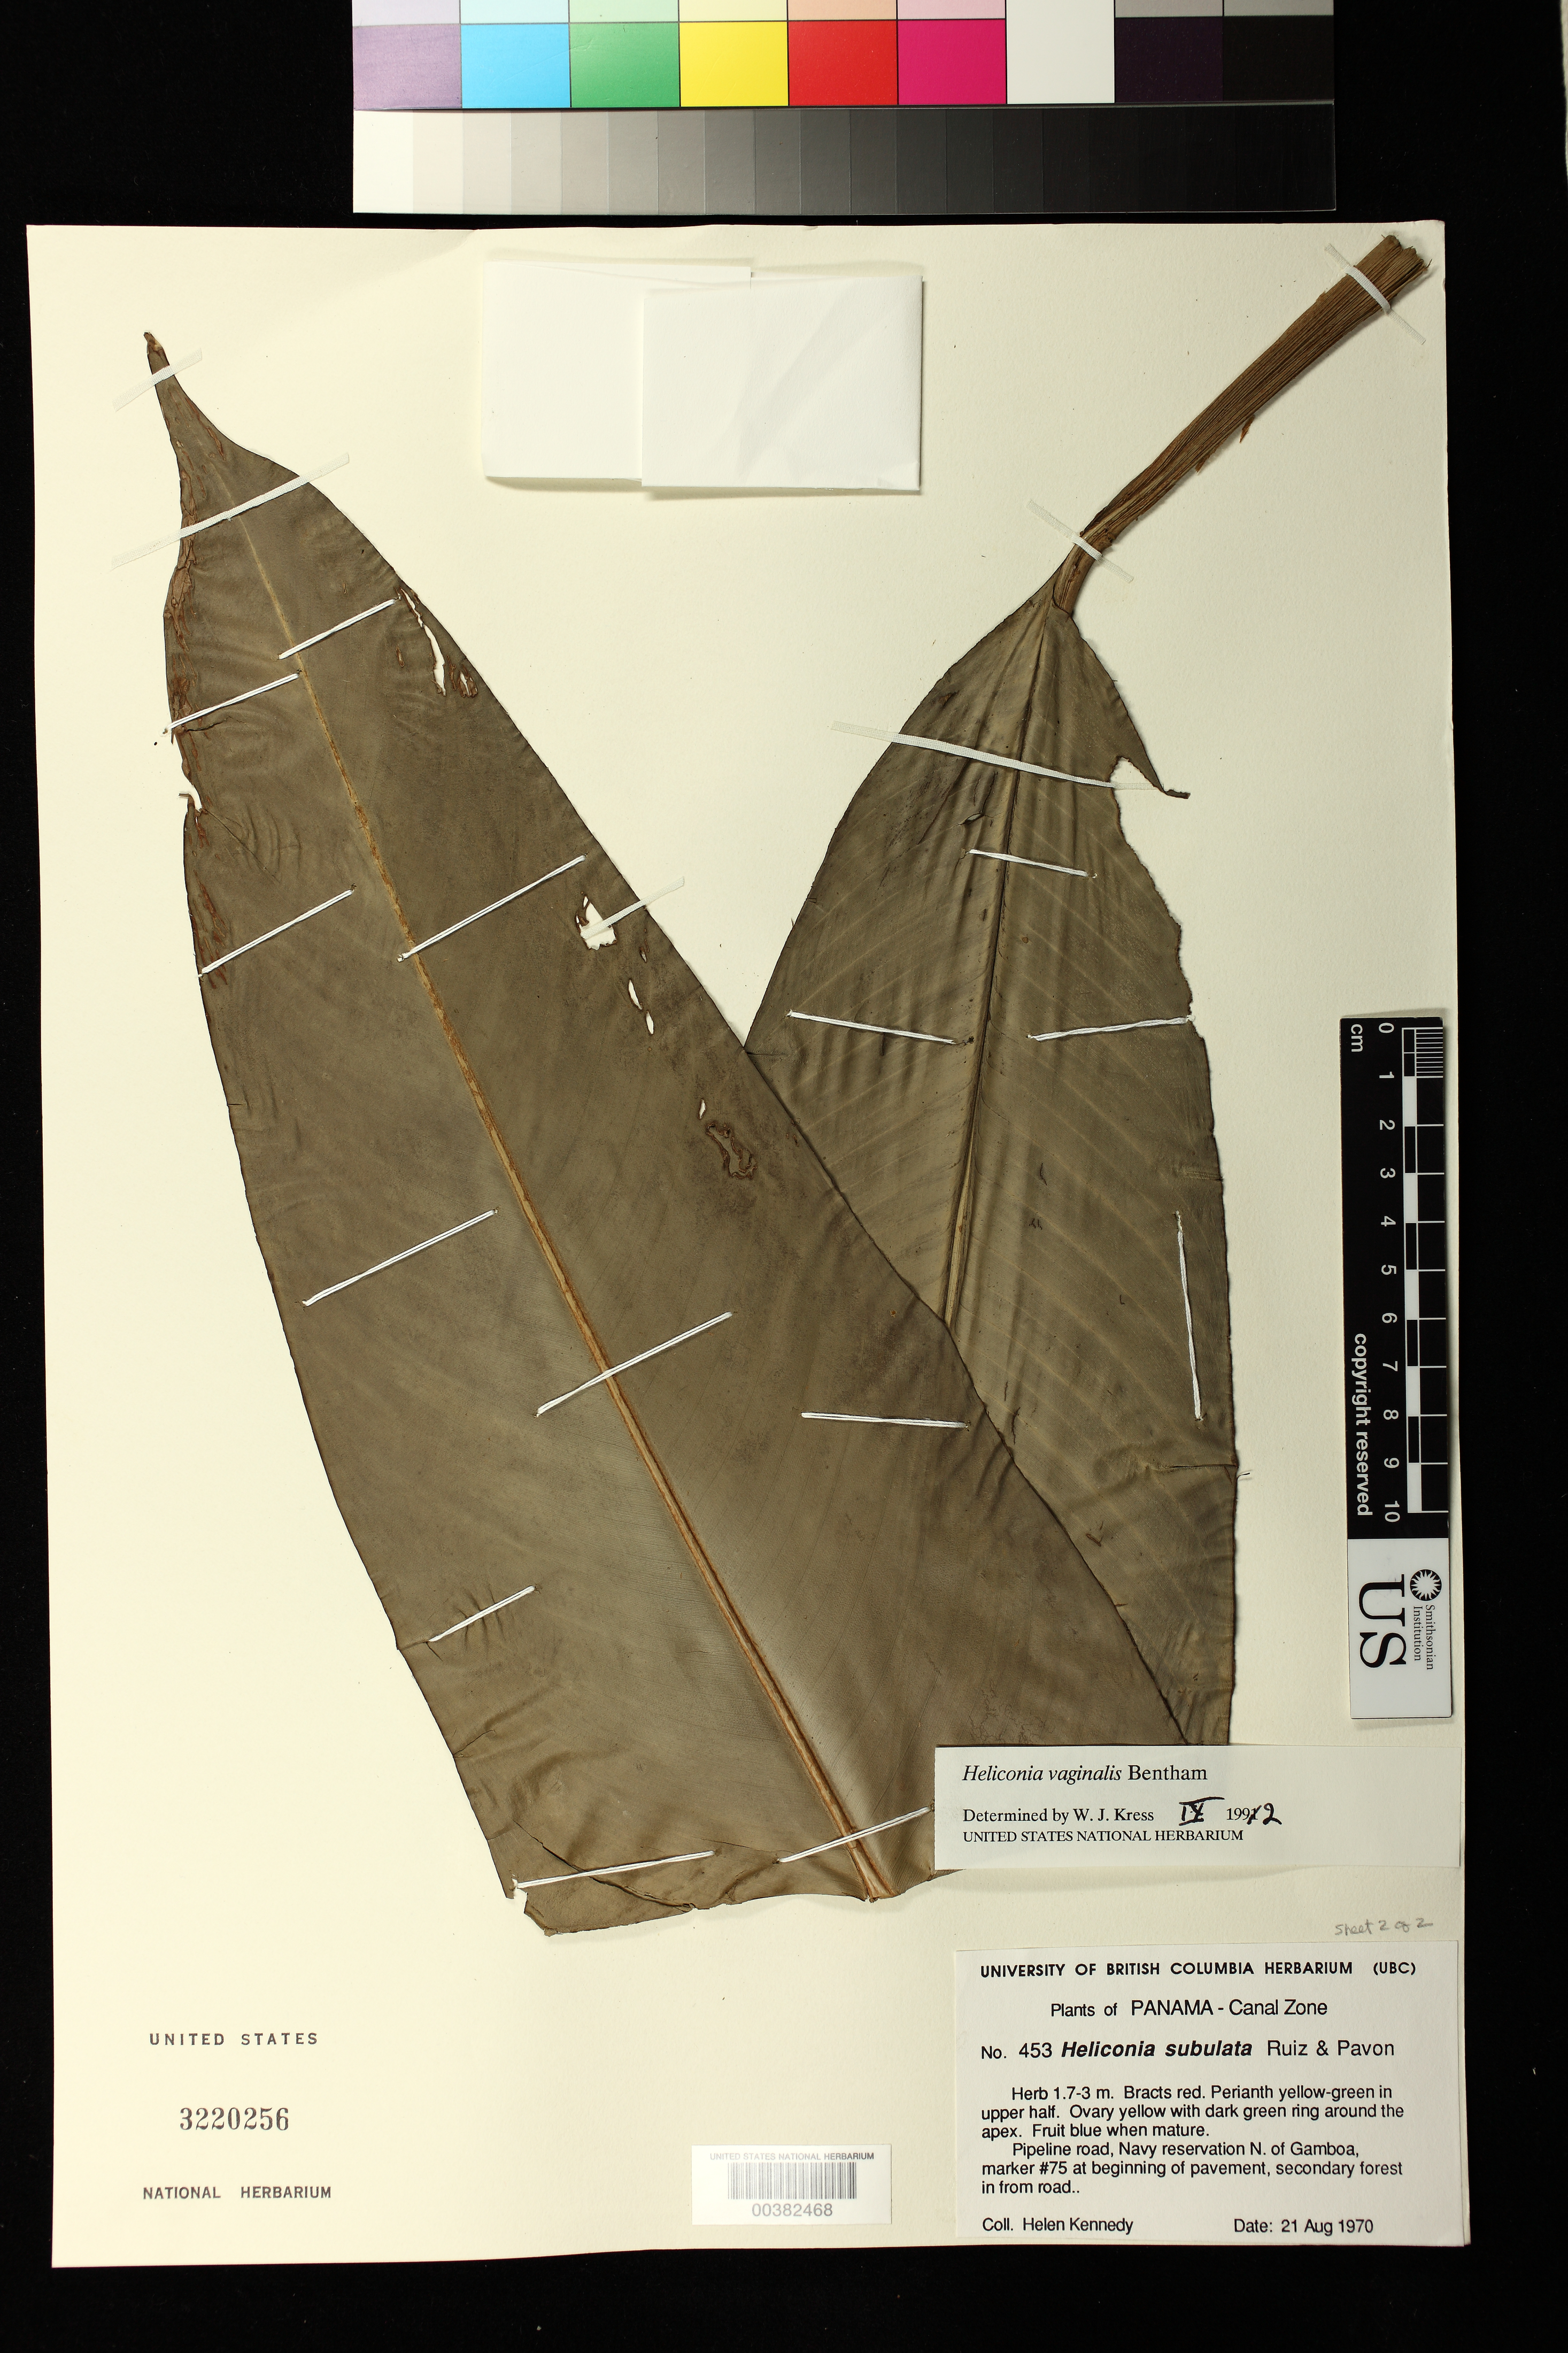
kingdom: Plantae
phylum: Tracheophyta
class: Liliopsida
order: Zingiberales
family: Heliconiaceae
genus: Heliconia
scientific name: Heliconia vaginalis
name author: Benth.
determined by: Kress, W. J., (US), Smithsonian Institution - National Museum of Natural History (UNITED STATES)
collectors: H. Kennedy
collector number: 453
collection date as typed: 21 Aug 1970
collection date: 1970-08-21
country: Panama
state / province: Colón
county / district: Canal Zone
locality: N of Gamboa, Pipeline Road, Navy Reservation, marker 75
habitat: Secondary forest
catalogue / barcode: US 3220256